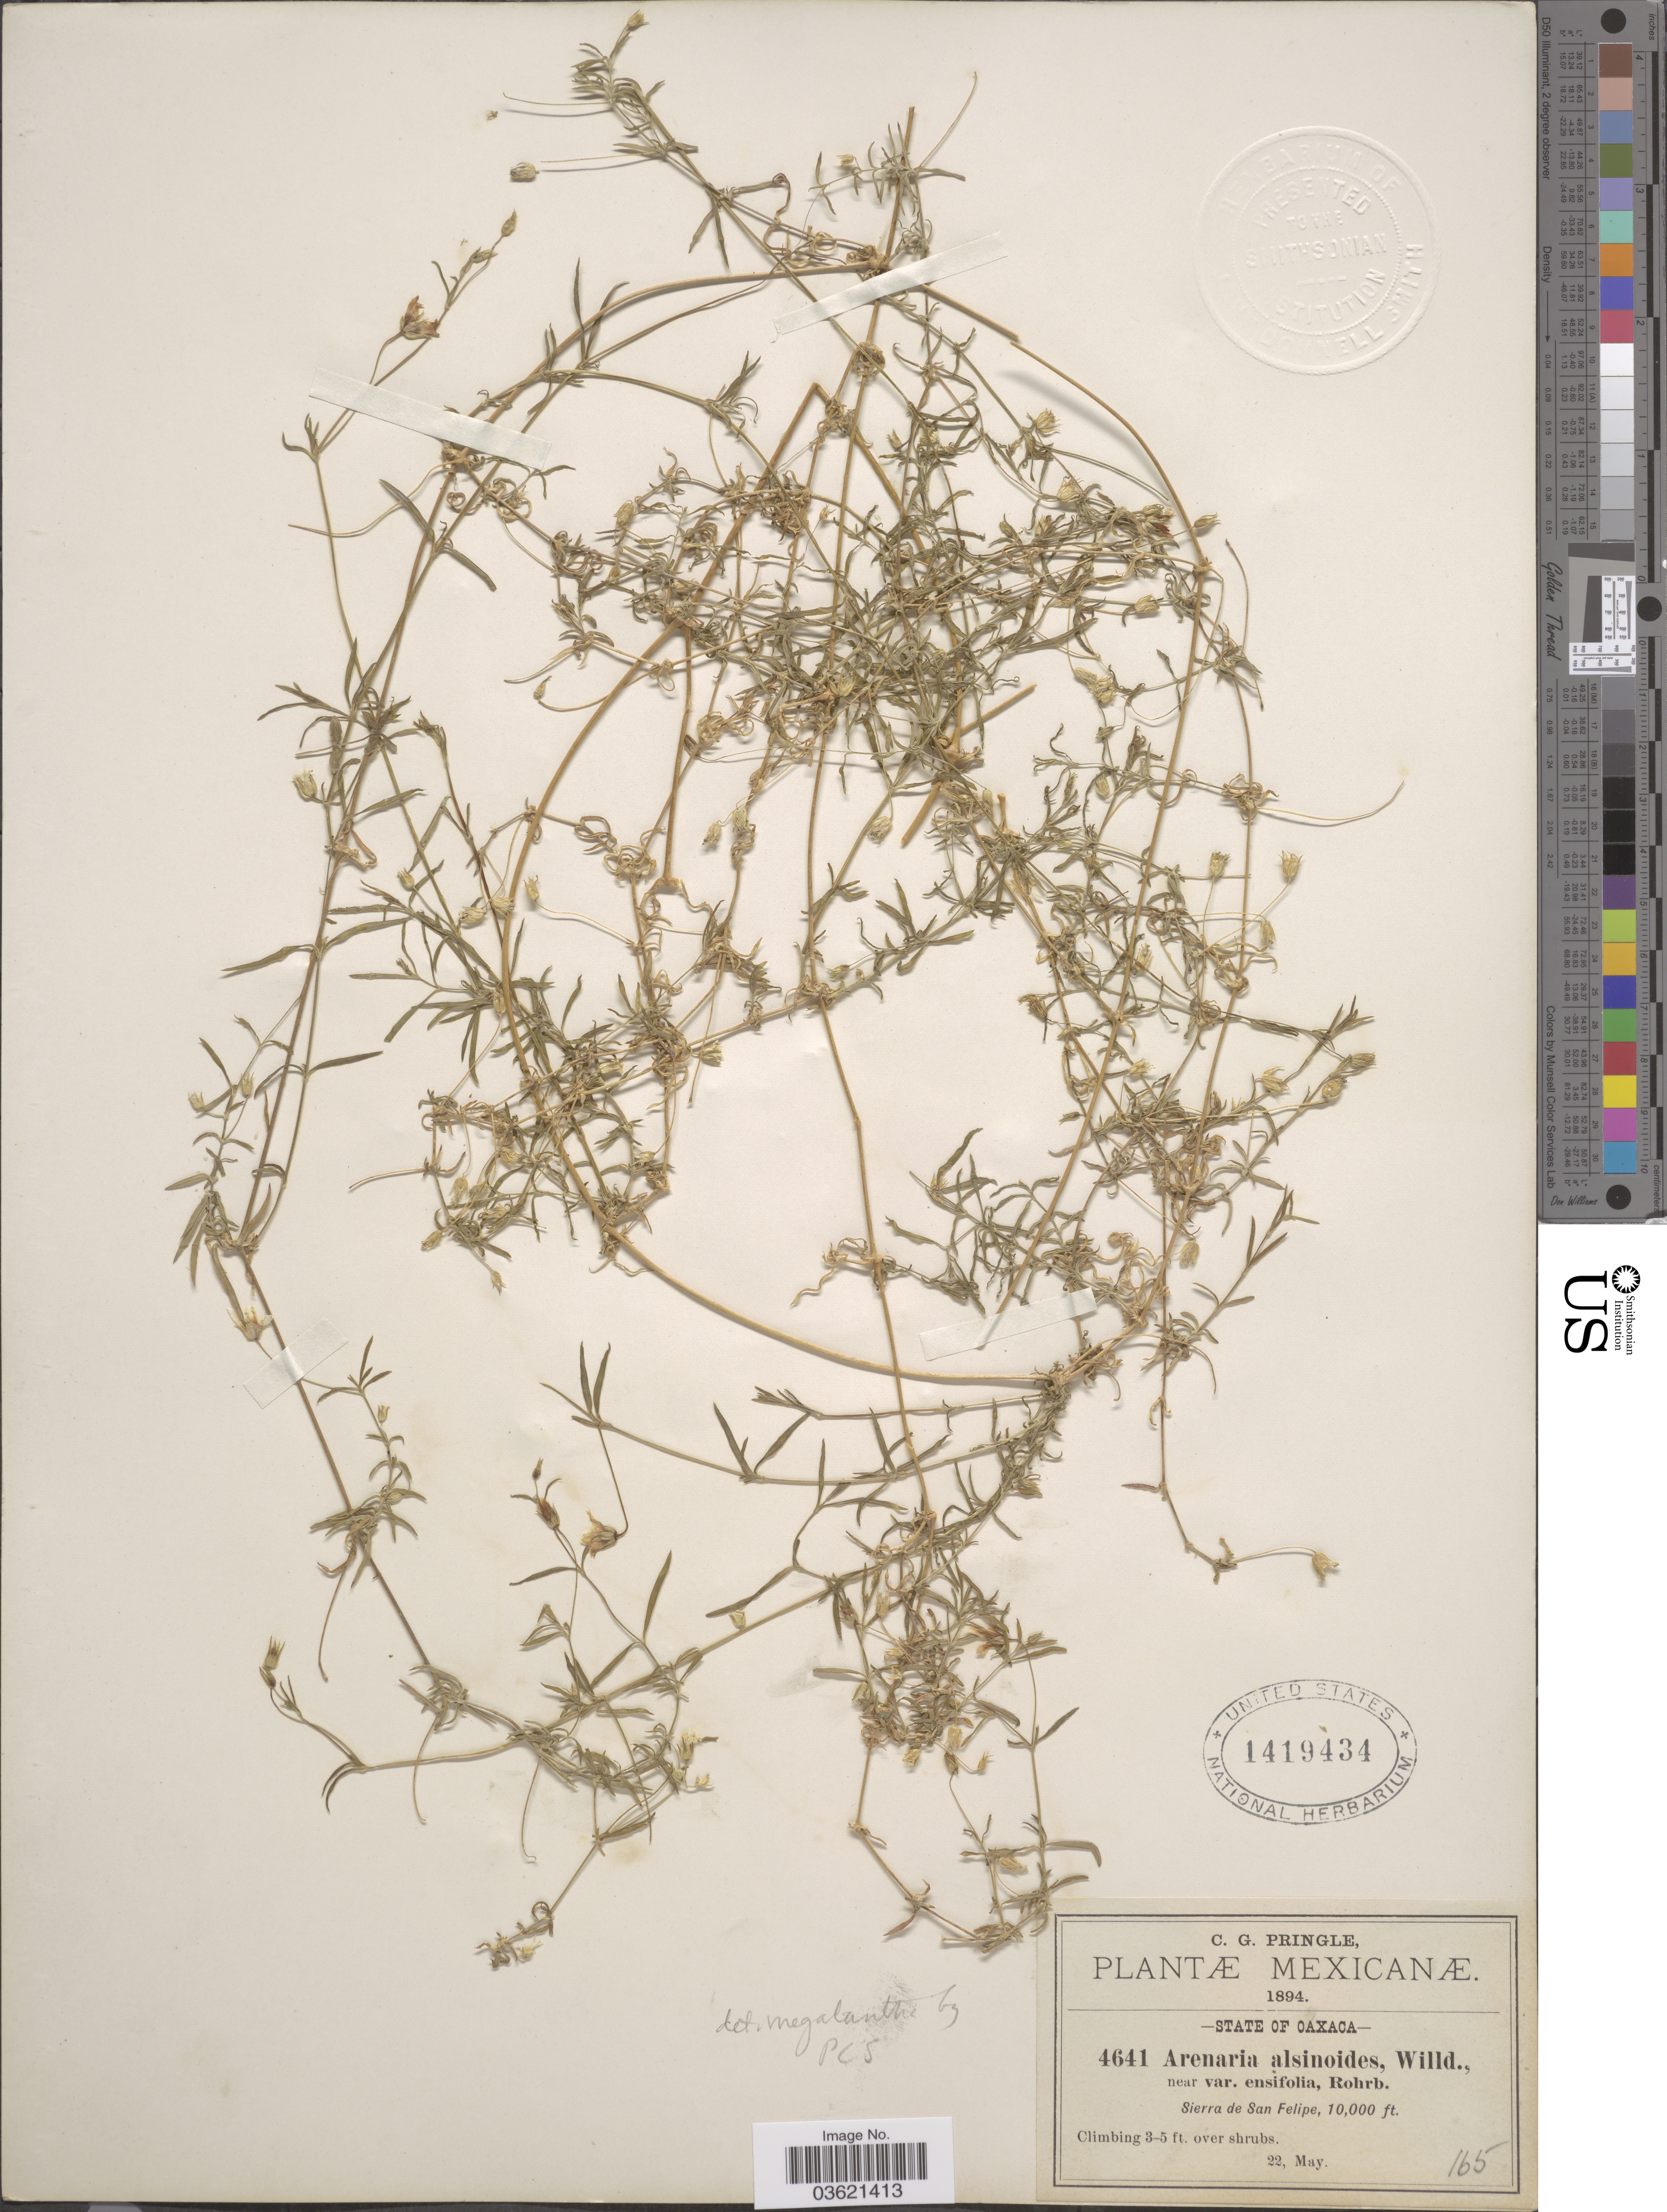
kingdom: Plantae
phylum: Tracheophyta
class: Magnoliopsida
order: Caryophyllales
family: Caryophyllaceae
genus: Arenaria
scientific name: Arenaria guatemalensis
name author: Standl. ex Steyerm.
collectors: C. G. Pringle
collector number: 4641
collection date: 1894-05-22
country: Mexico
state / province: Oaxaca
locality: Sierra de San Felipe.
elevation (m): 3048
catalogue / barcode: US 1419434